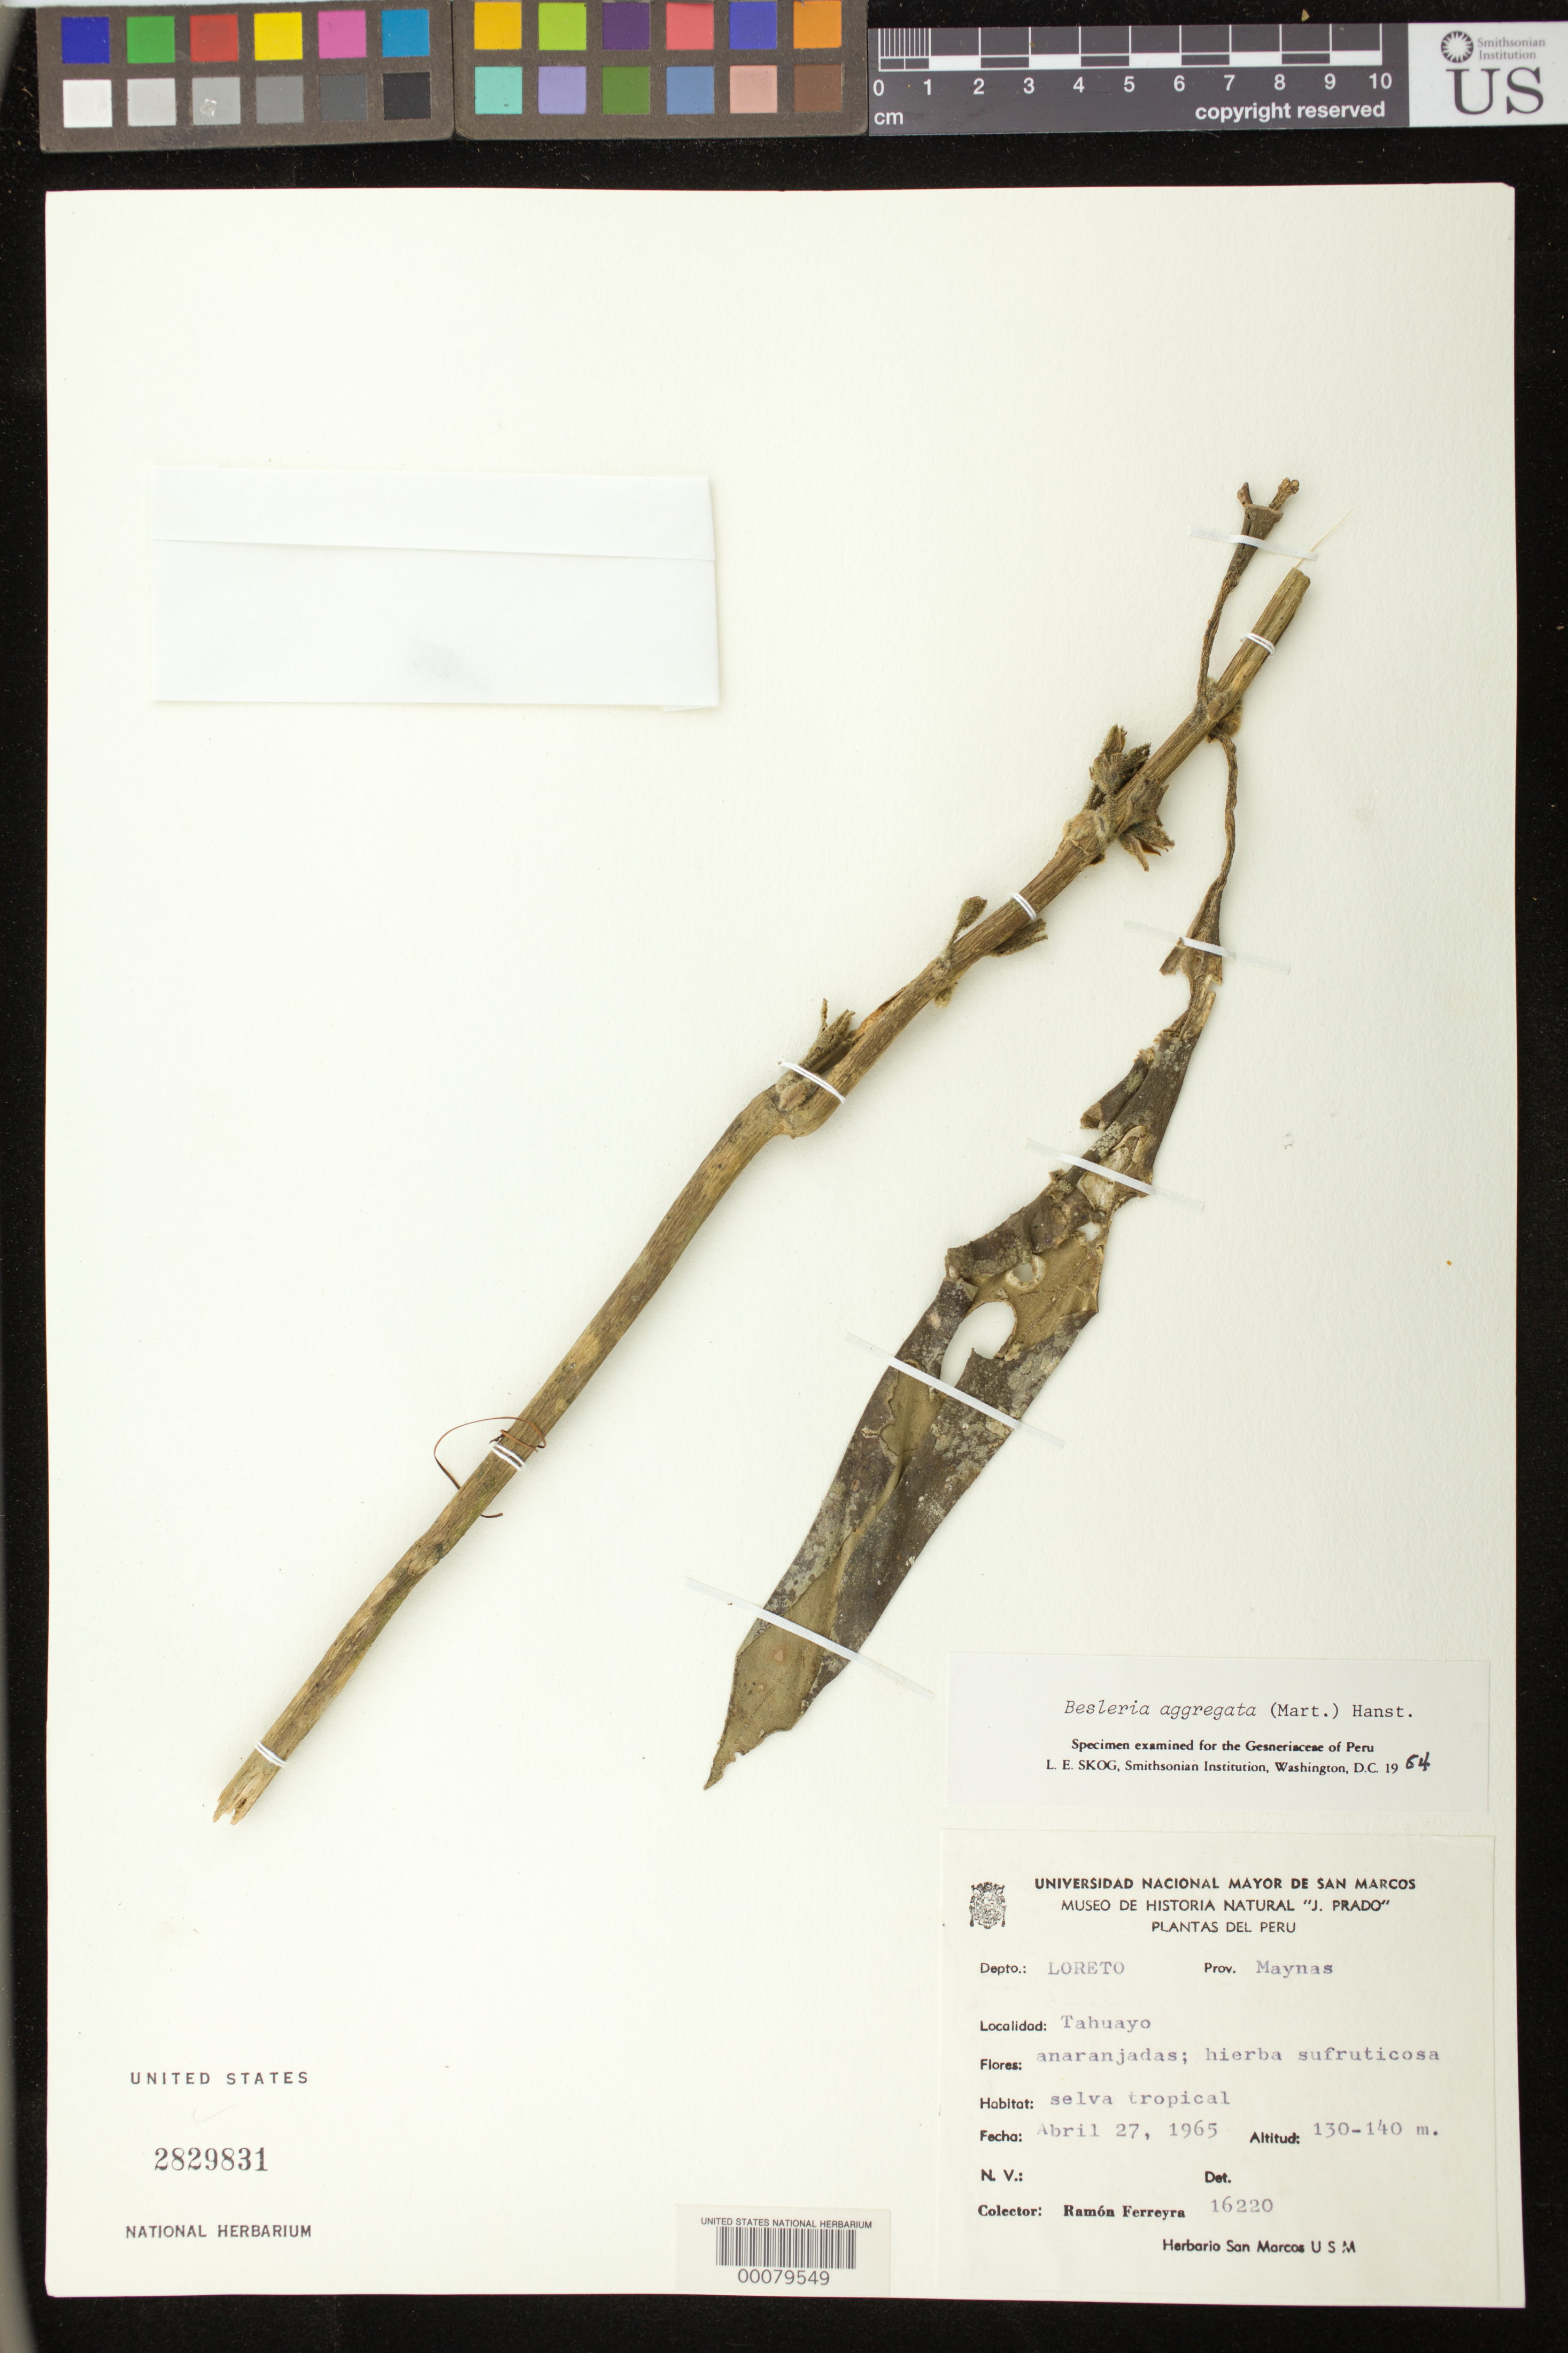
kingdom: Plantae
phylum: Tracheophyta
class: Magnoliopsida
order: Lamiales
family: Gesneriaceae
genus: Besleria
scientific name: Besleria aggregata var. aggregata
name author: (Mart.) Hanst.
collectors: R. A. Ferreyra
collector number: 16220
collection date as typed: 27 Apr 1965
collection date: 1965-04-27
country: Peru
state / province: Loreto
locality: Prov. Maynas; Tahuayo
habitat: Tropical forest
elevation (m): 130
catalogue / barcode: US 2829831